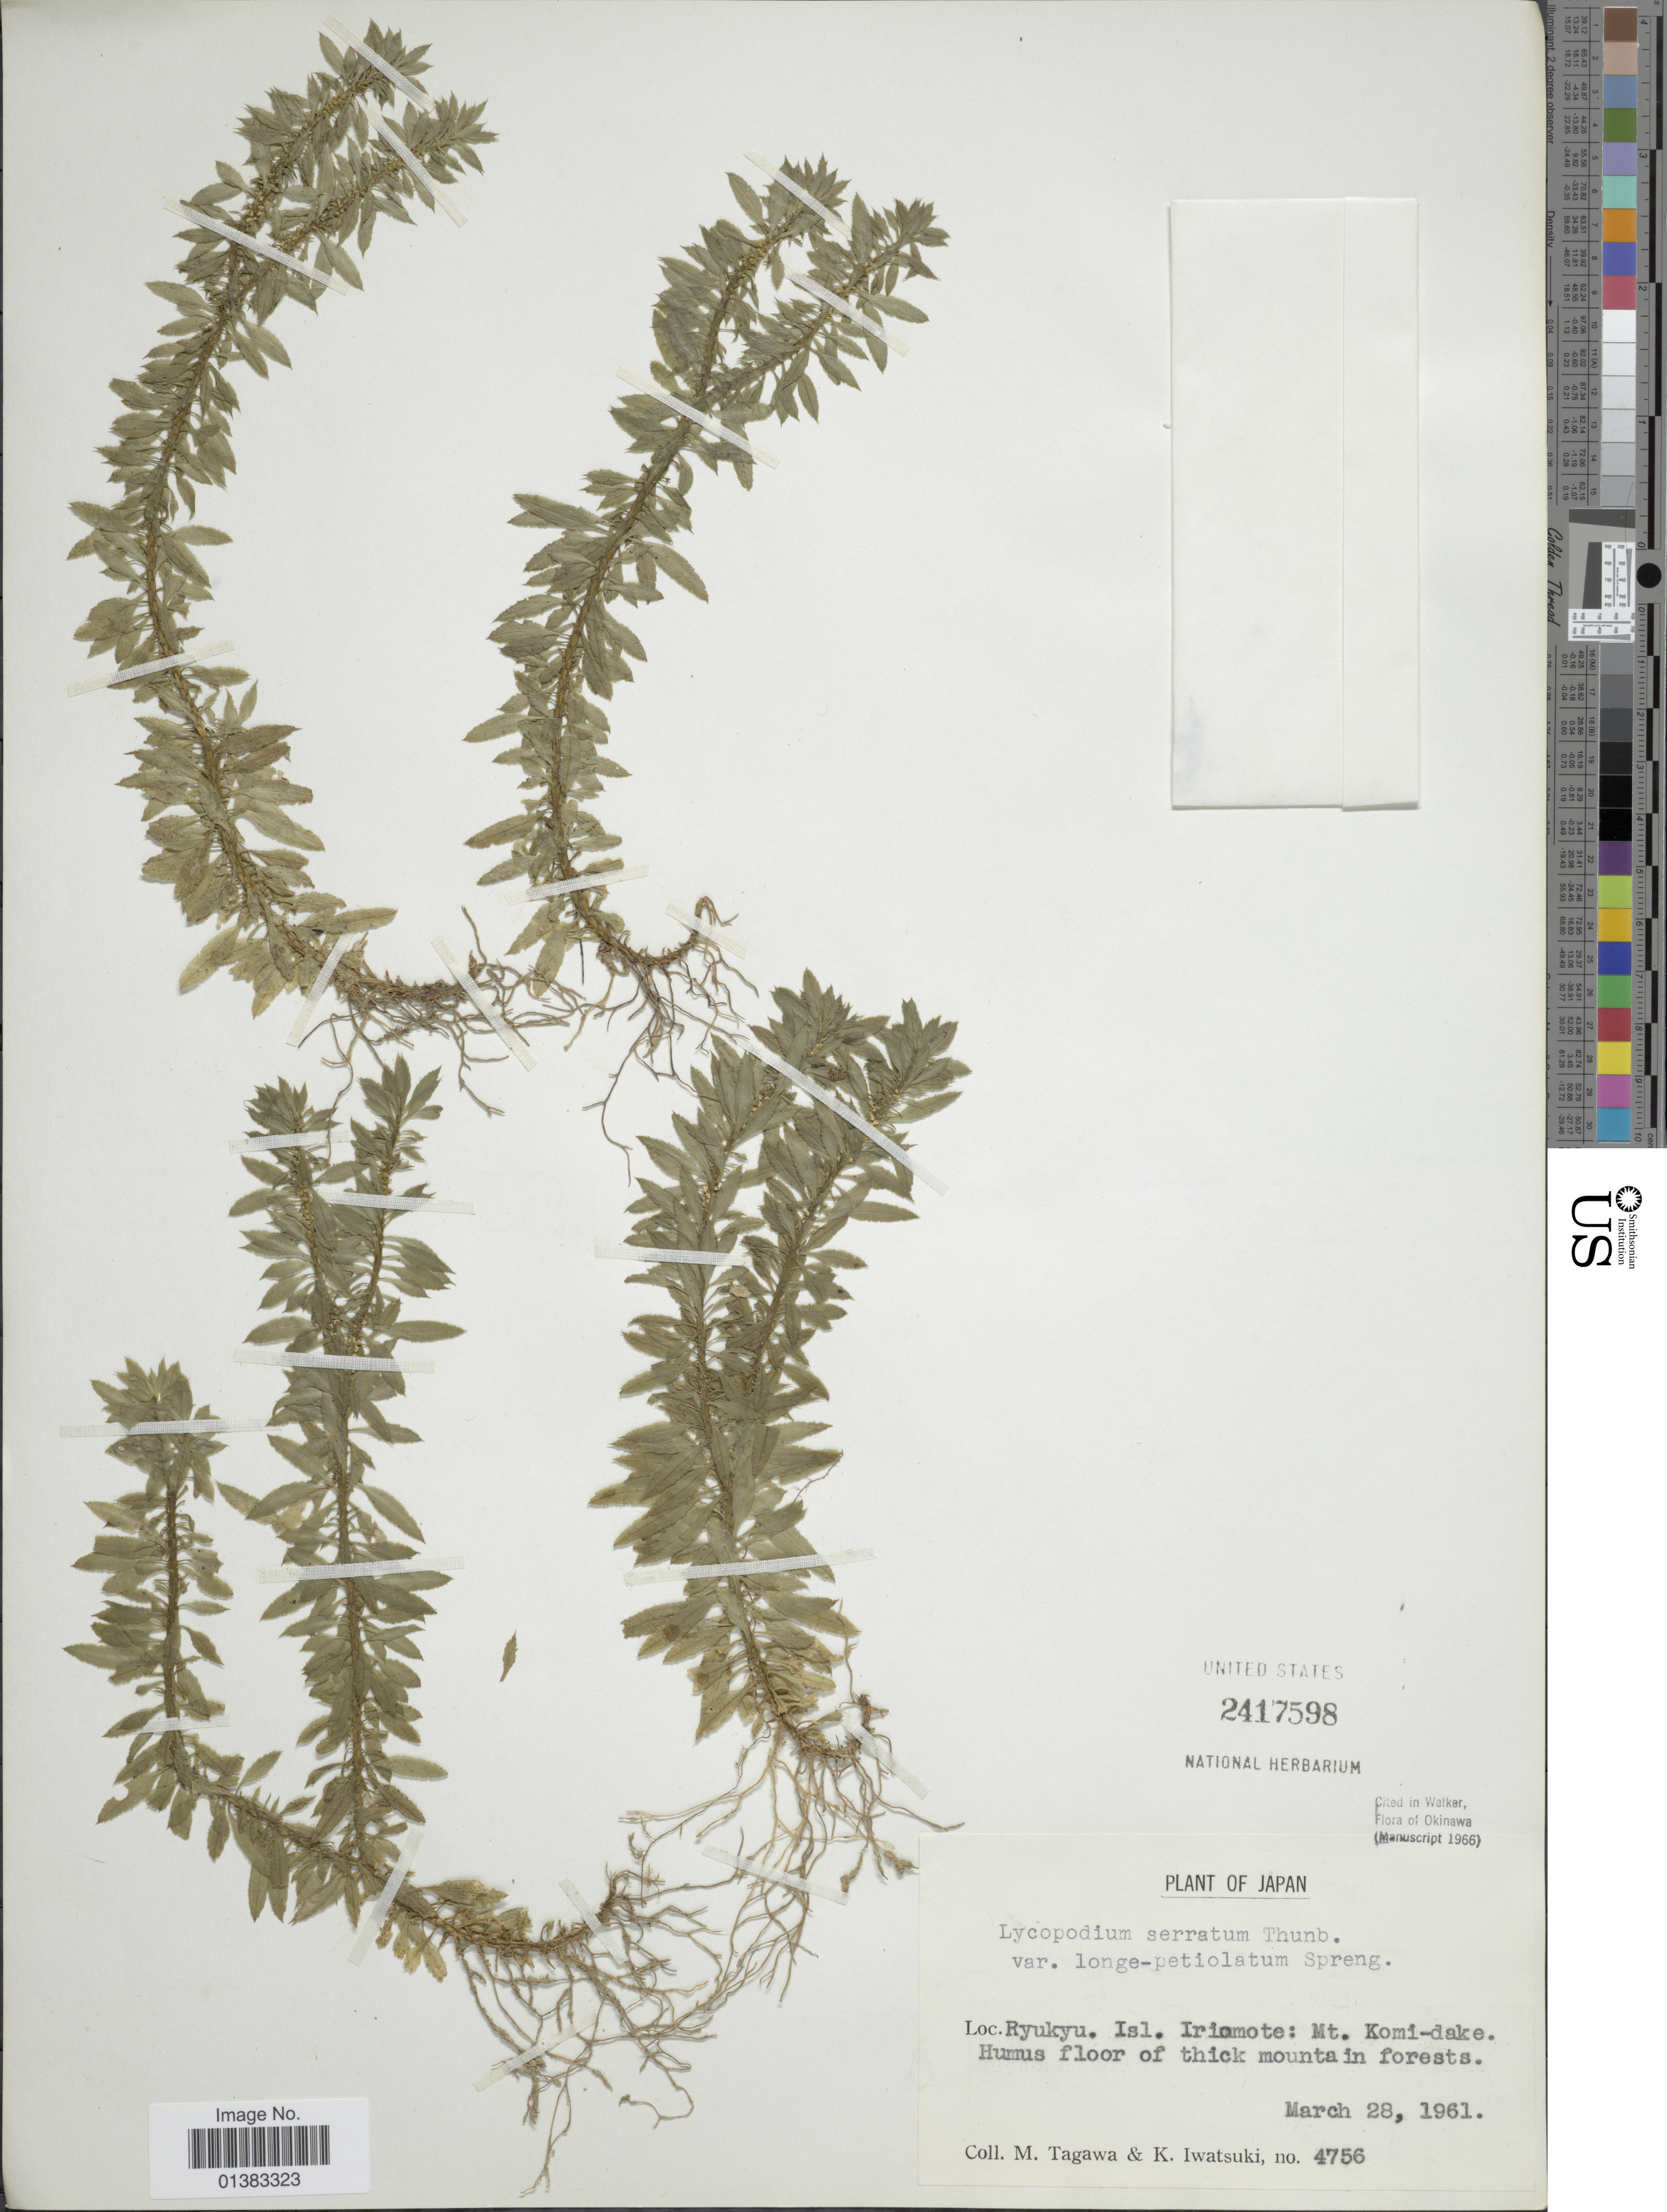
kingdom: Plantae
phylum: Tracheophyta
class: Lycopodiopsida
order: Lycopodiales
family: Lycopodiaceae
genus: Huperzia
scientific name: Huperzia serrata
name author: (Thunb.) Trevis.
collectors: M. Tagawa & K. Iwatsuki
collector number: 4756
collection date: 1961-03-28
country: Japan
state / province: Okinawa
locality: Ryukyu: Mt. Komi-dake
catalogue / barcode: US 2417598